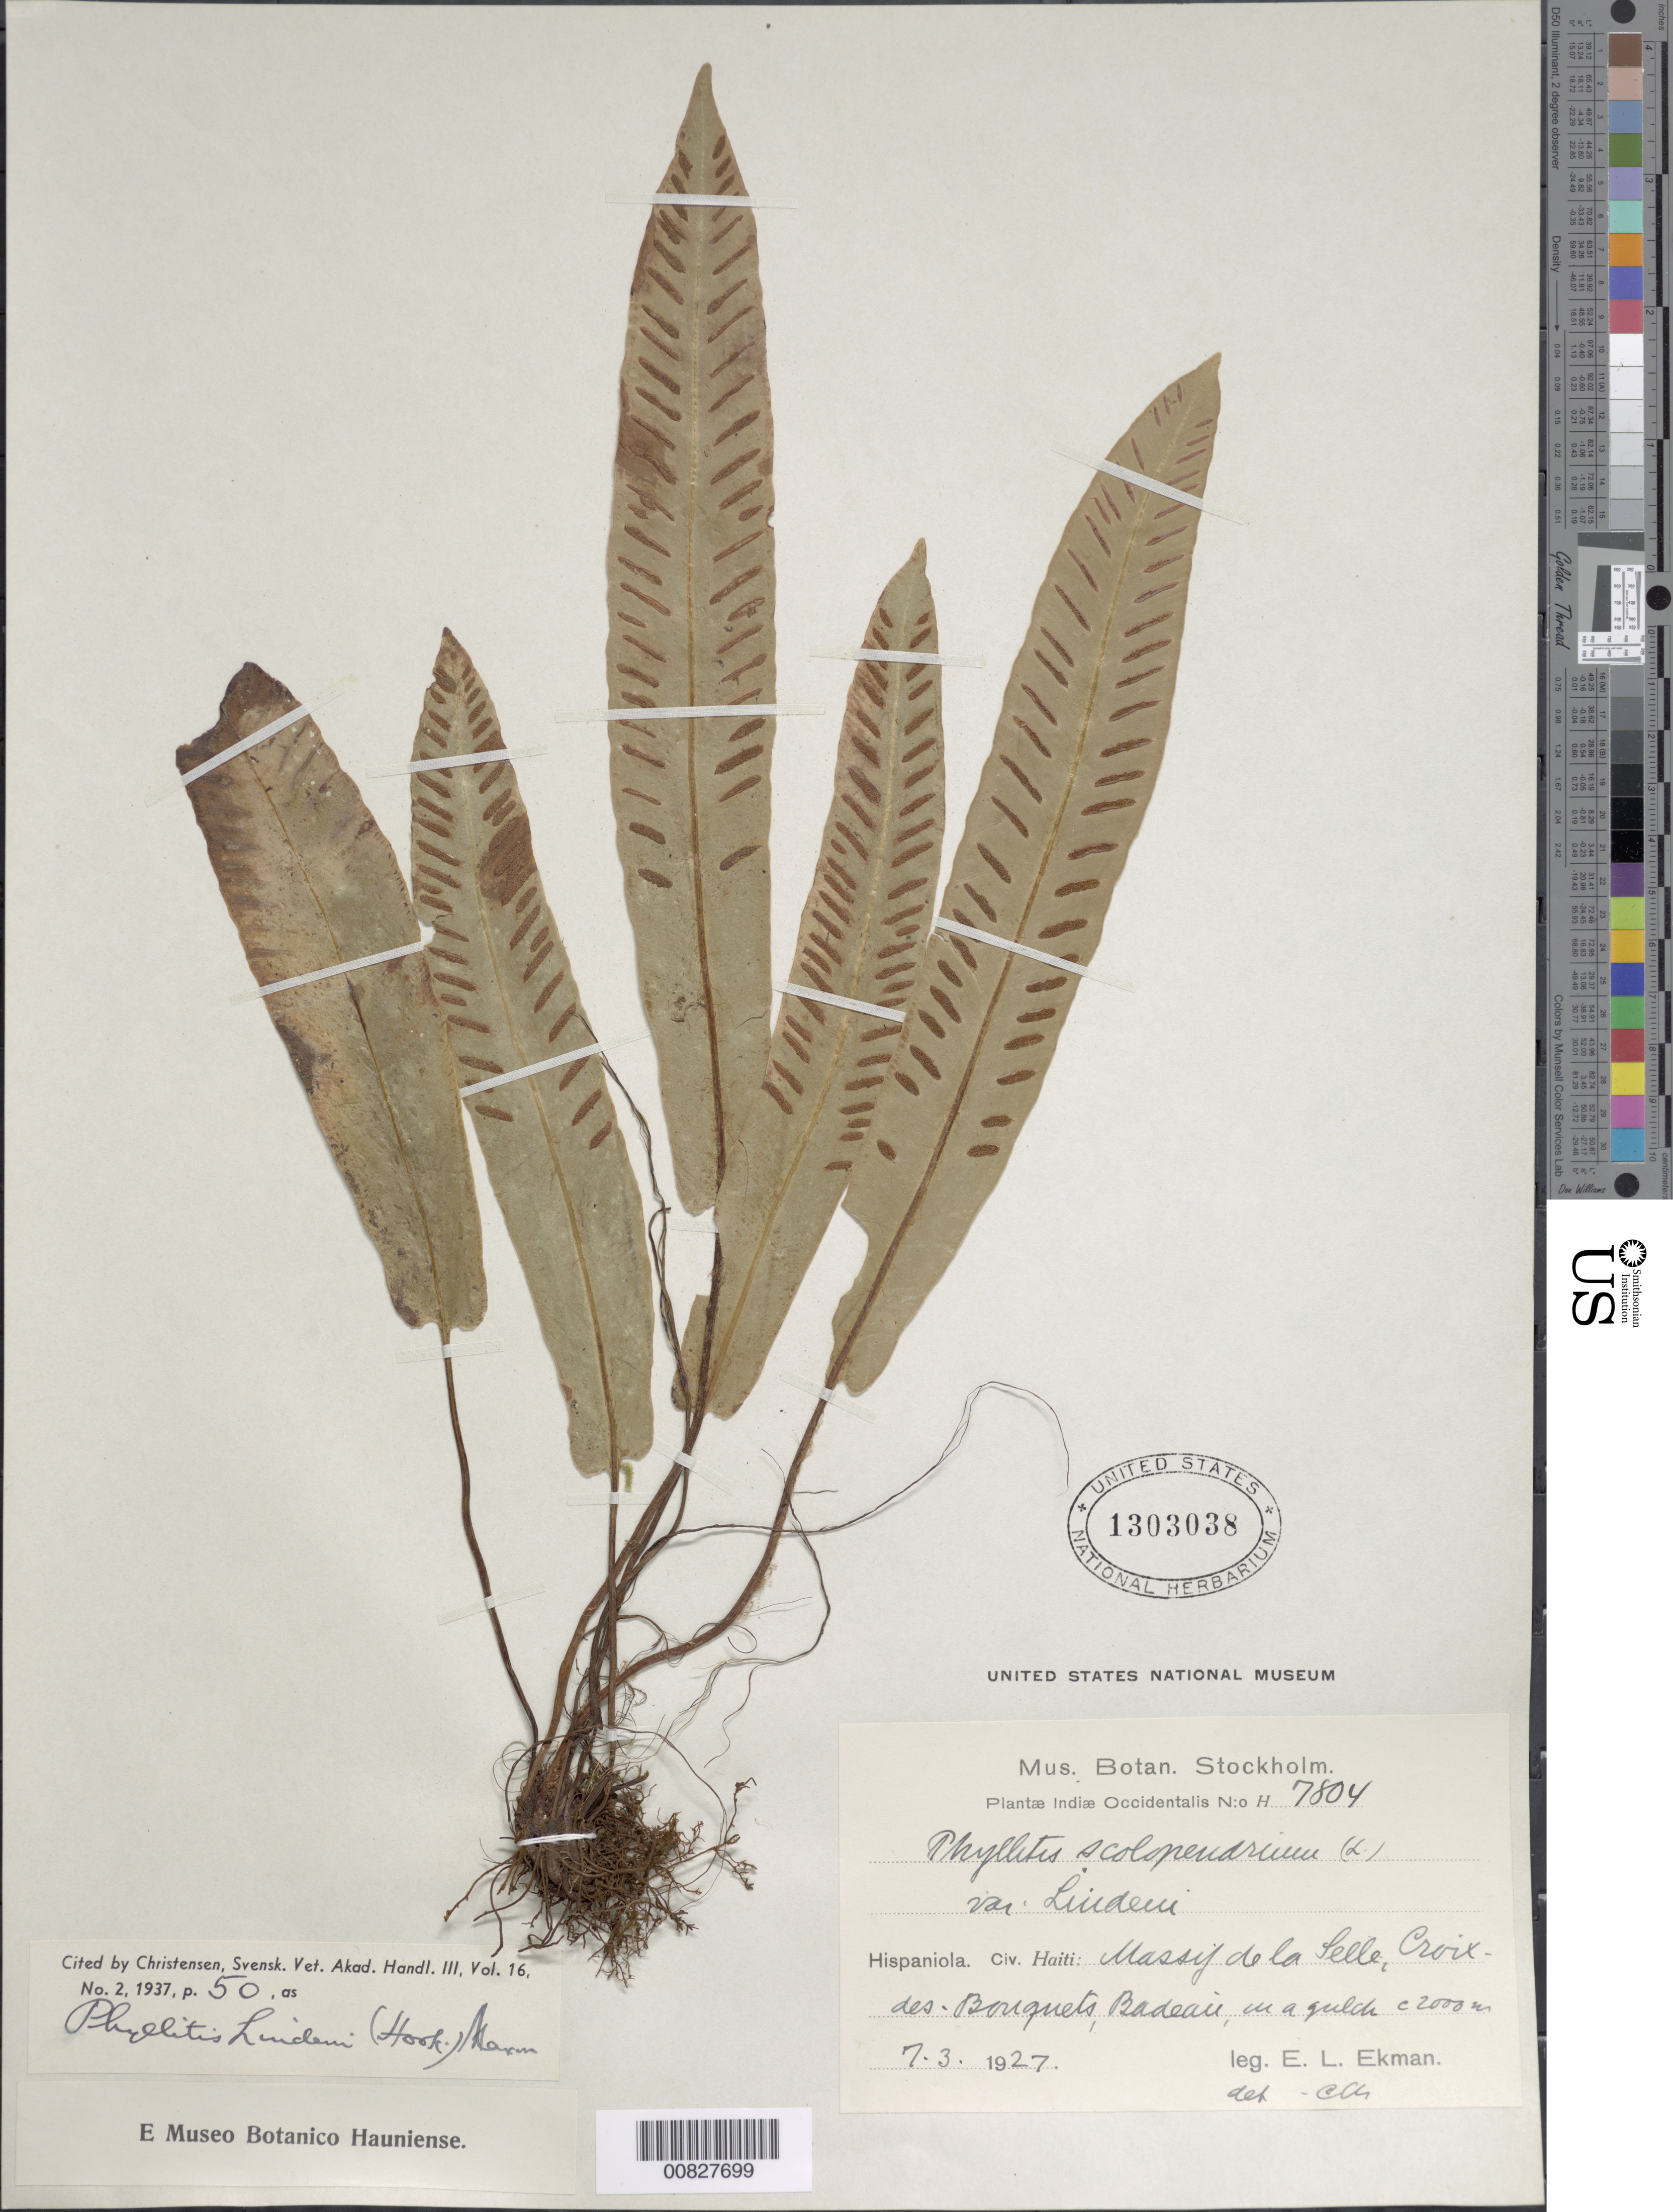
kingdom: Plantae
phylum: Tracheophyta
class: Polypodiopsida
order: Polypodiales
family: Aspleniaceae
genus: Asplenium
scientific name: Asplenium lindeni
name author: Hook.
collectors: E. L. Ekman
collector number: H 7804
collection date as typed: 07 Mar 1927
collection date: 1927-03-07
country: Haiti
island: Hispaniola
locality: Massif de la Selle, Croix des Bouquets, Badeau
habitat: Gulch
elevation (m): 2000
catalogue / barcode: US 1303038